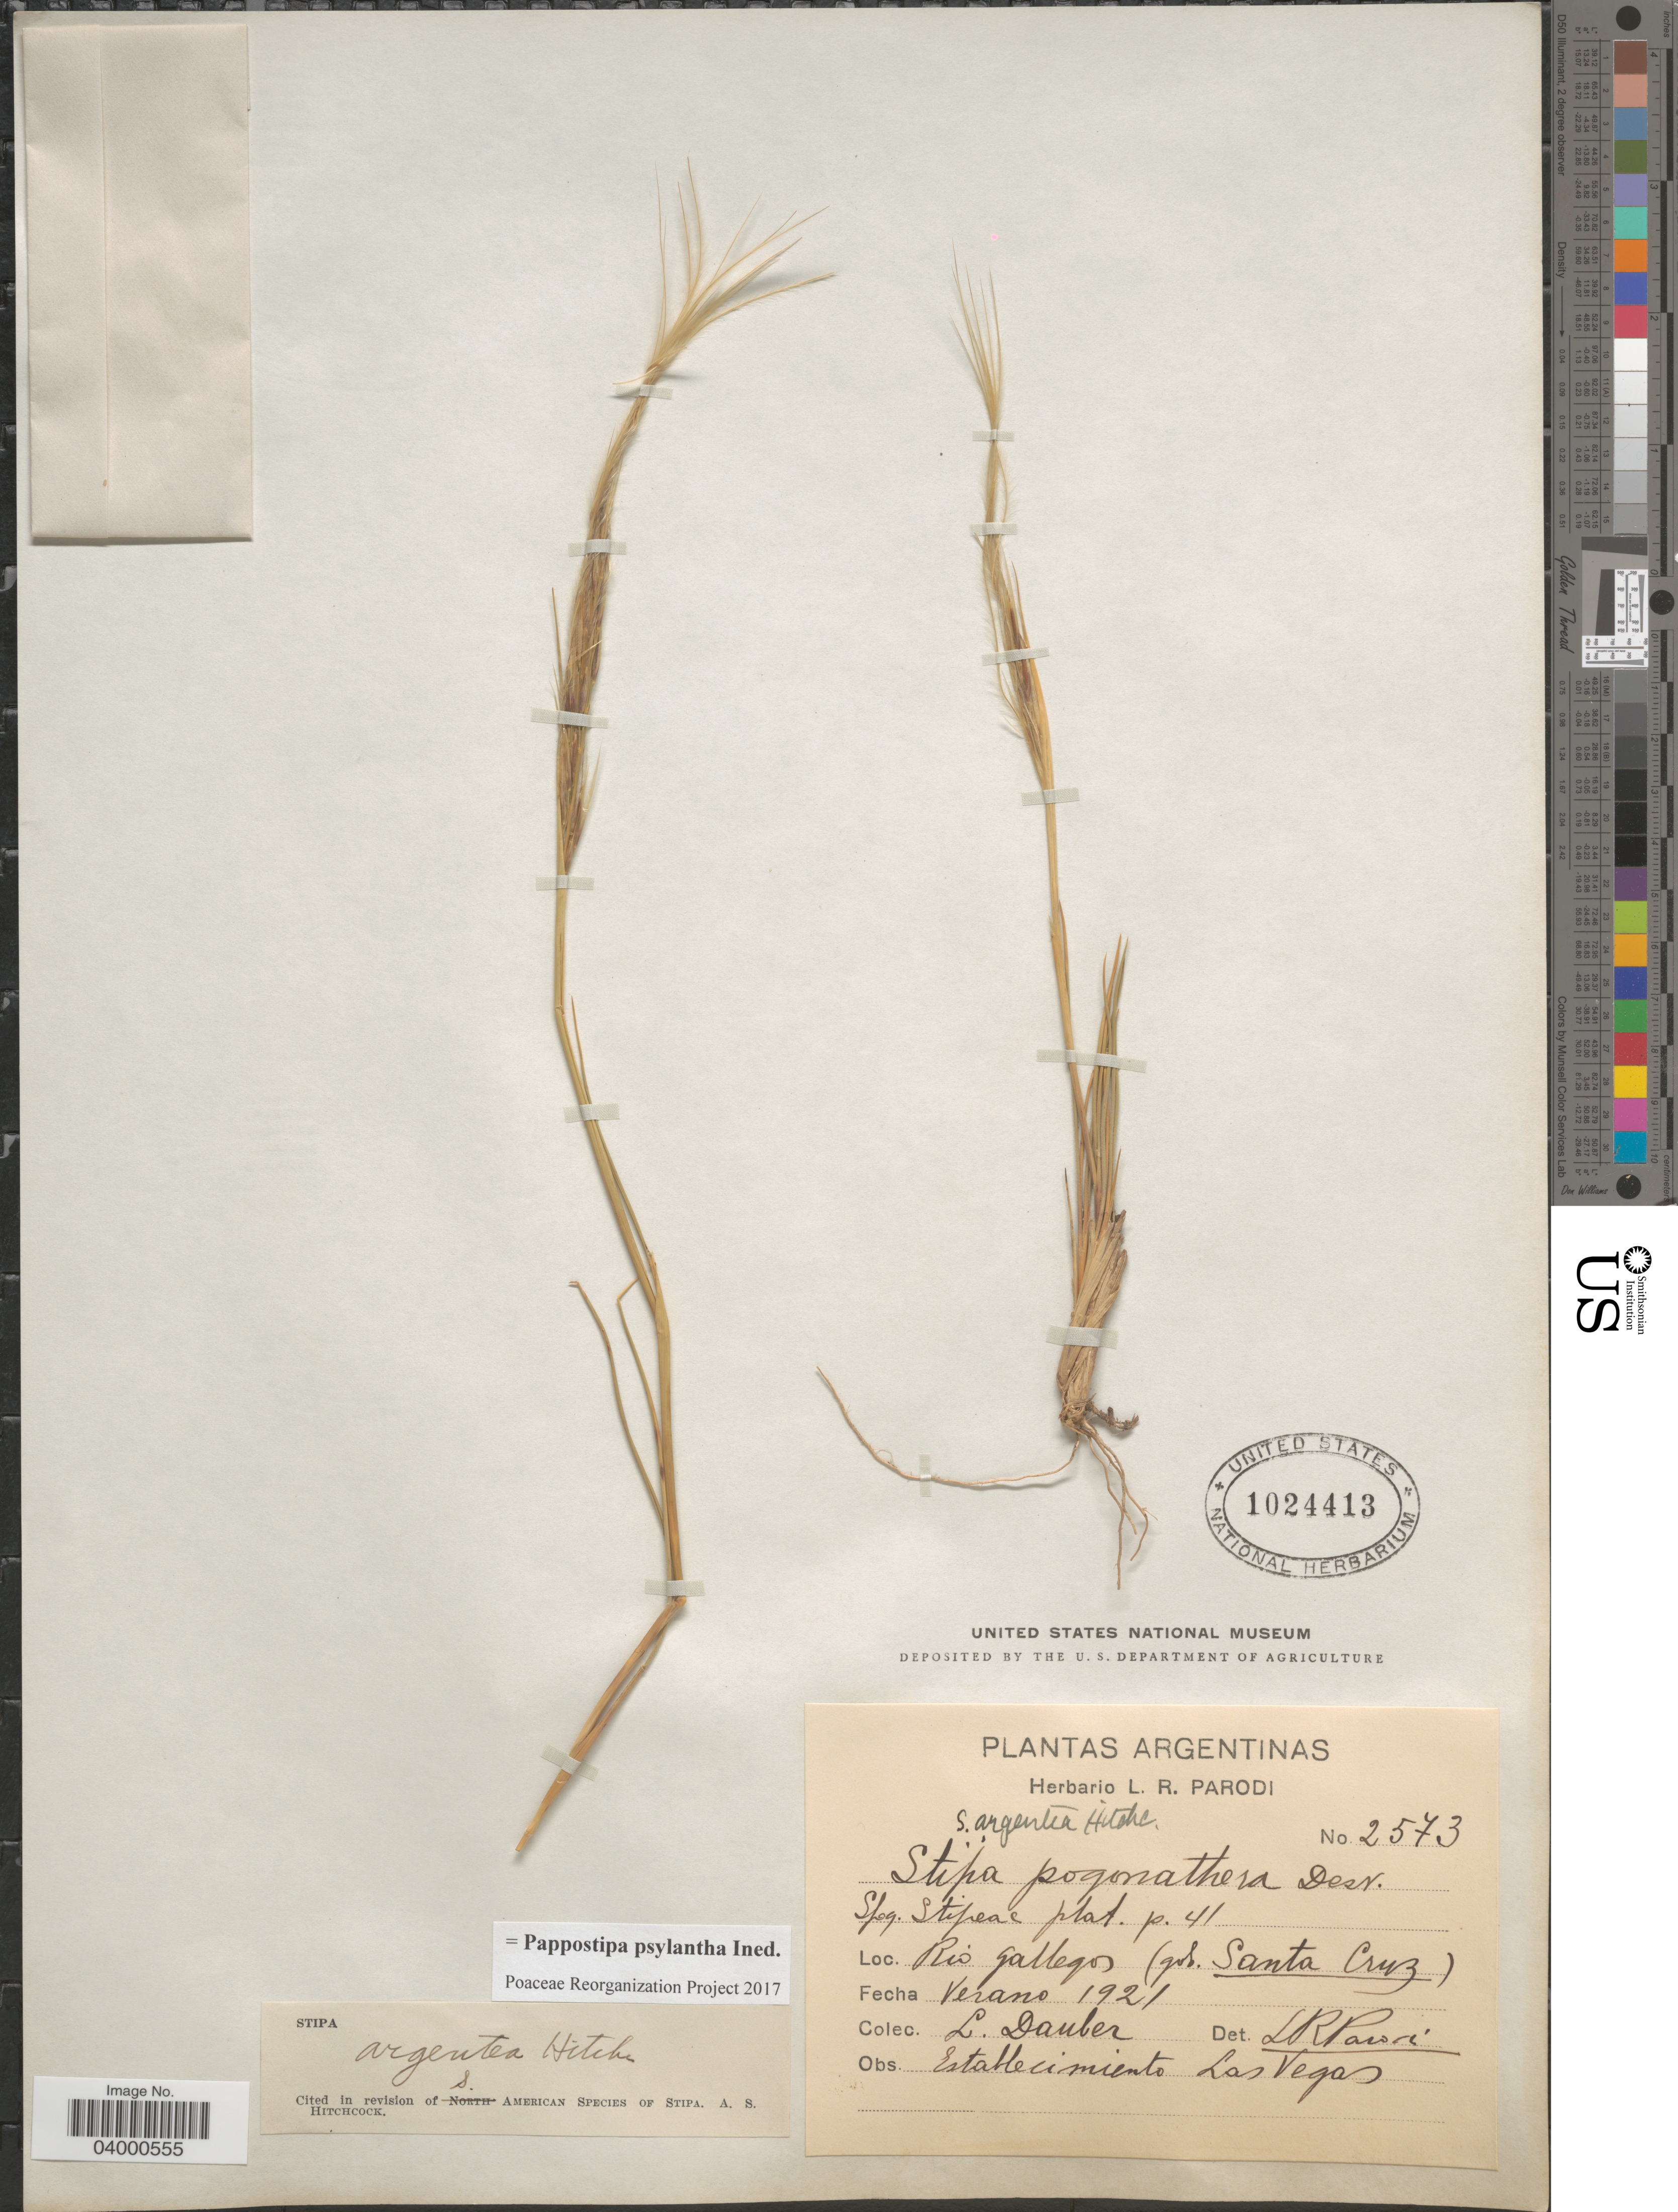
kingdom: Plantae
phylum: Tracheophyta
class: Liliopsida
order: Poales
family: Poaceae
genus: Pappostipa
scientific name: Pappostipa psylantha ined.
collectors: L. Dauber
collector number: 2573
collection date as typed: Verano 1921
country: Argentina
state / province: Santa Cruz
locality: Rio Gallegos (gob. Santa Cruz).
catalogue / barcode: US 1024413